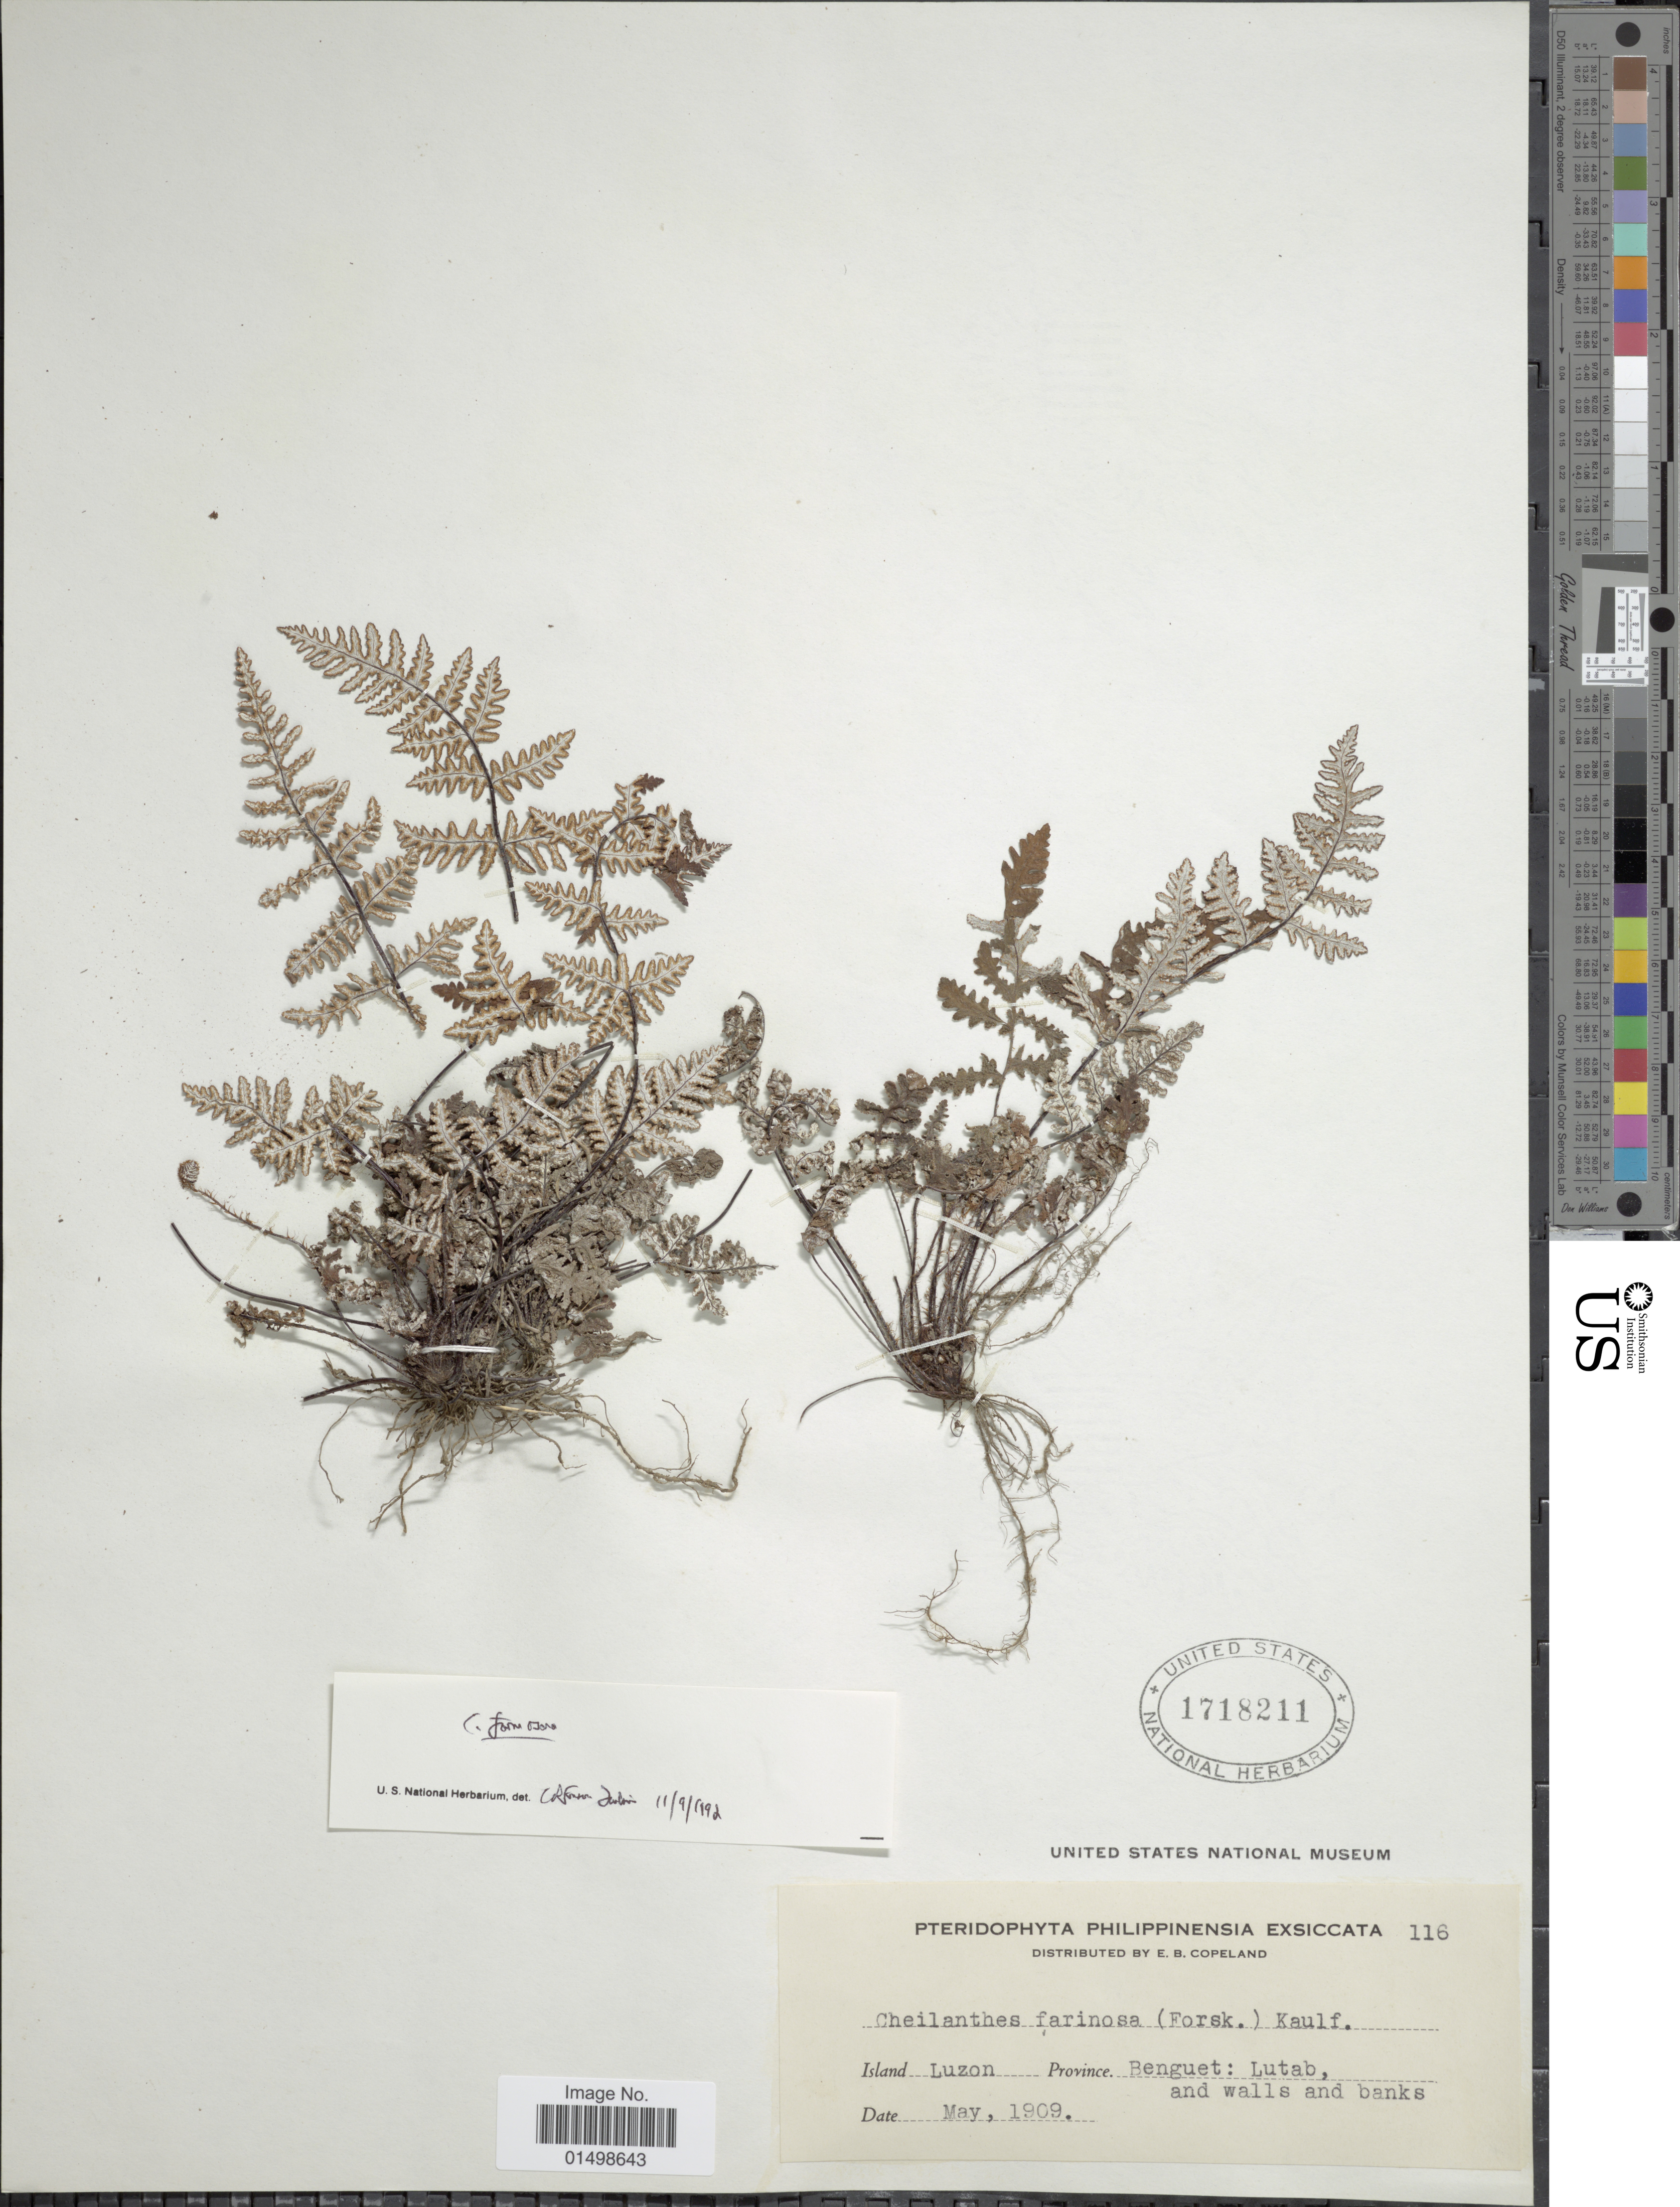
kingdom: Plantae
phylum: Tracheophyta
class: Polypodiopsida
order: Polypodiales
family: Pteridaceae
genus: Aleuritopteris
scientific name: Aleuritopteris farinosa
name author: (Forssk.) Fée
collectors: E. B. Copeland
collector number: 116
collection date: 1909-05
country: Philippines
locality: Province Benguet: Lutab, and walls and banks.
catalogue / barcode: US 1718211